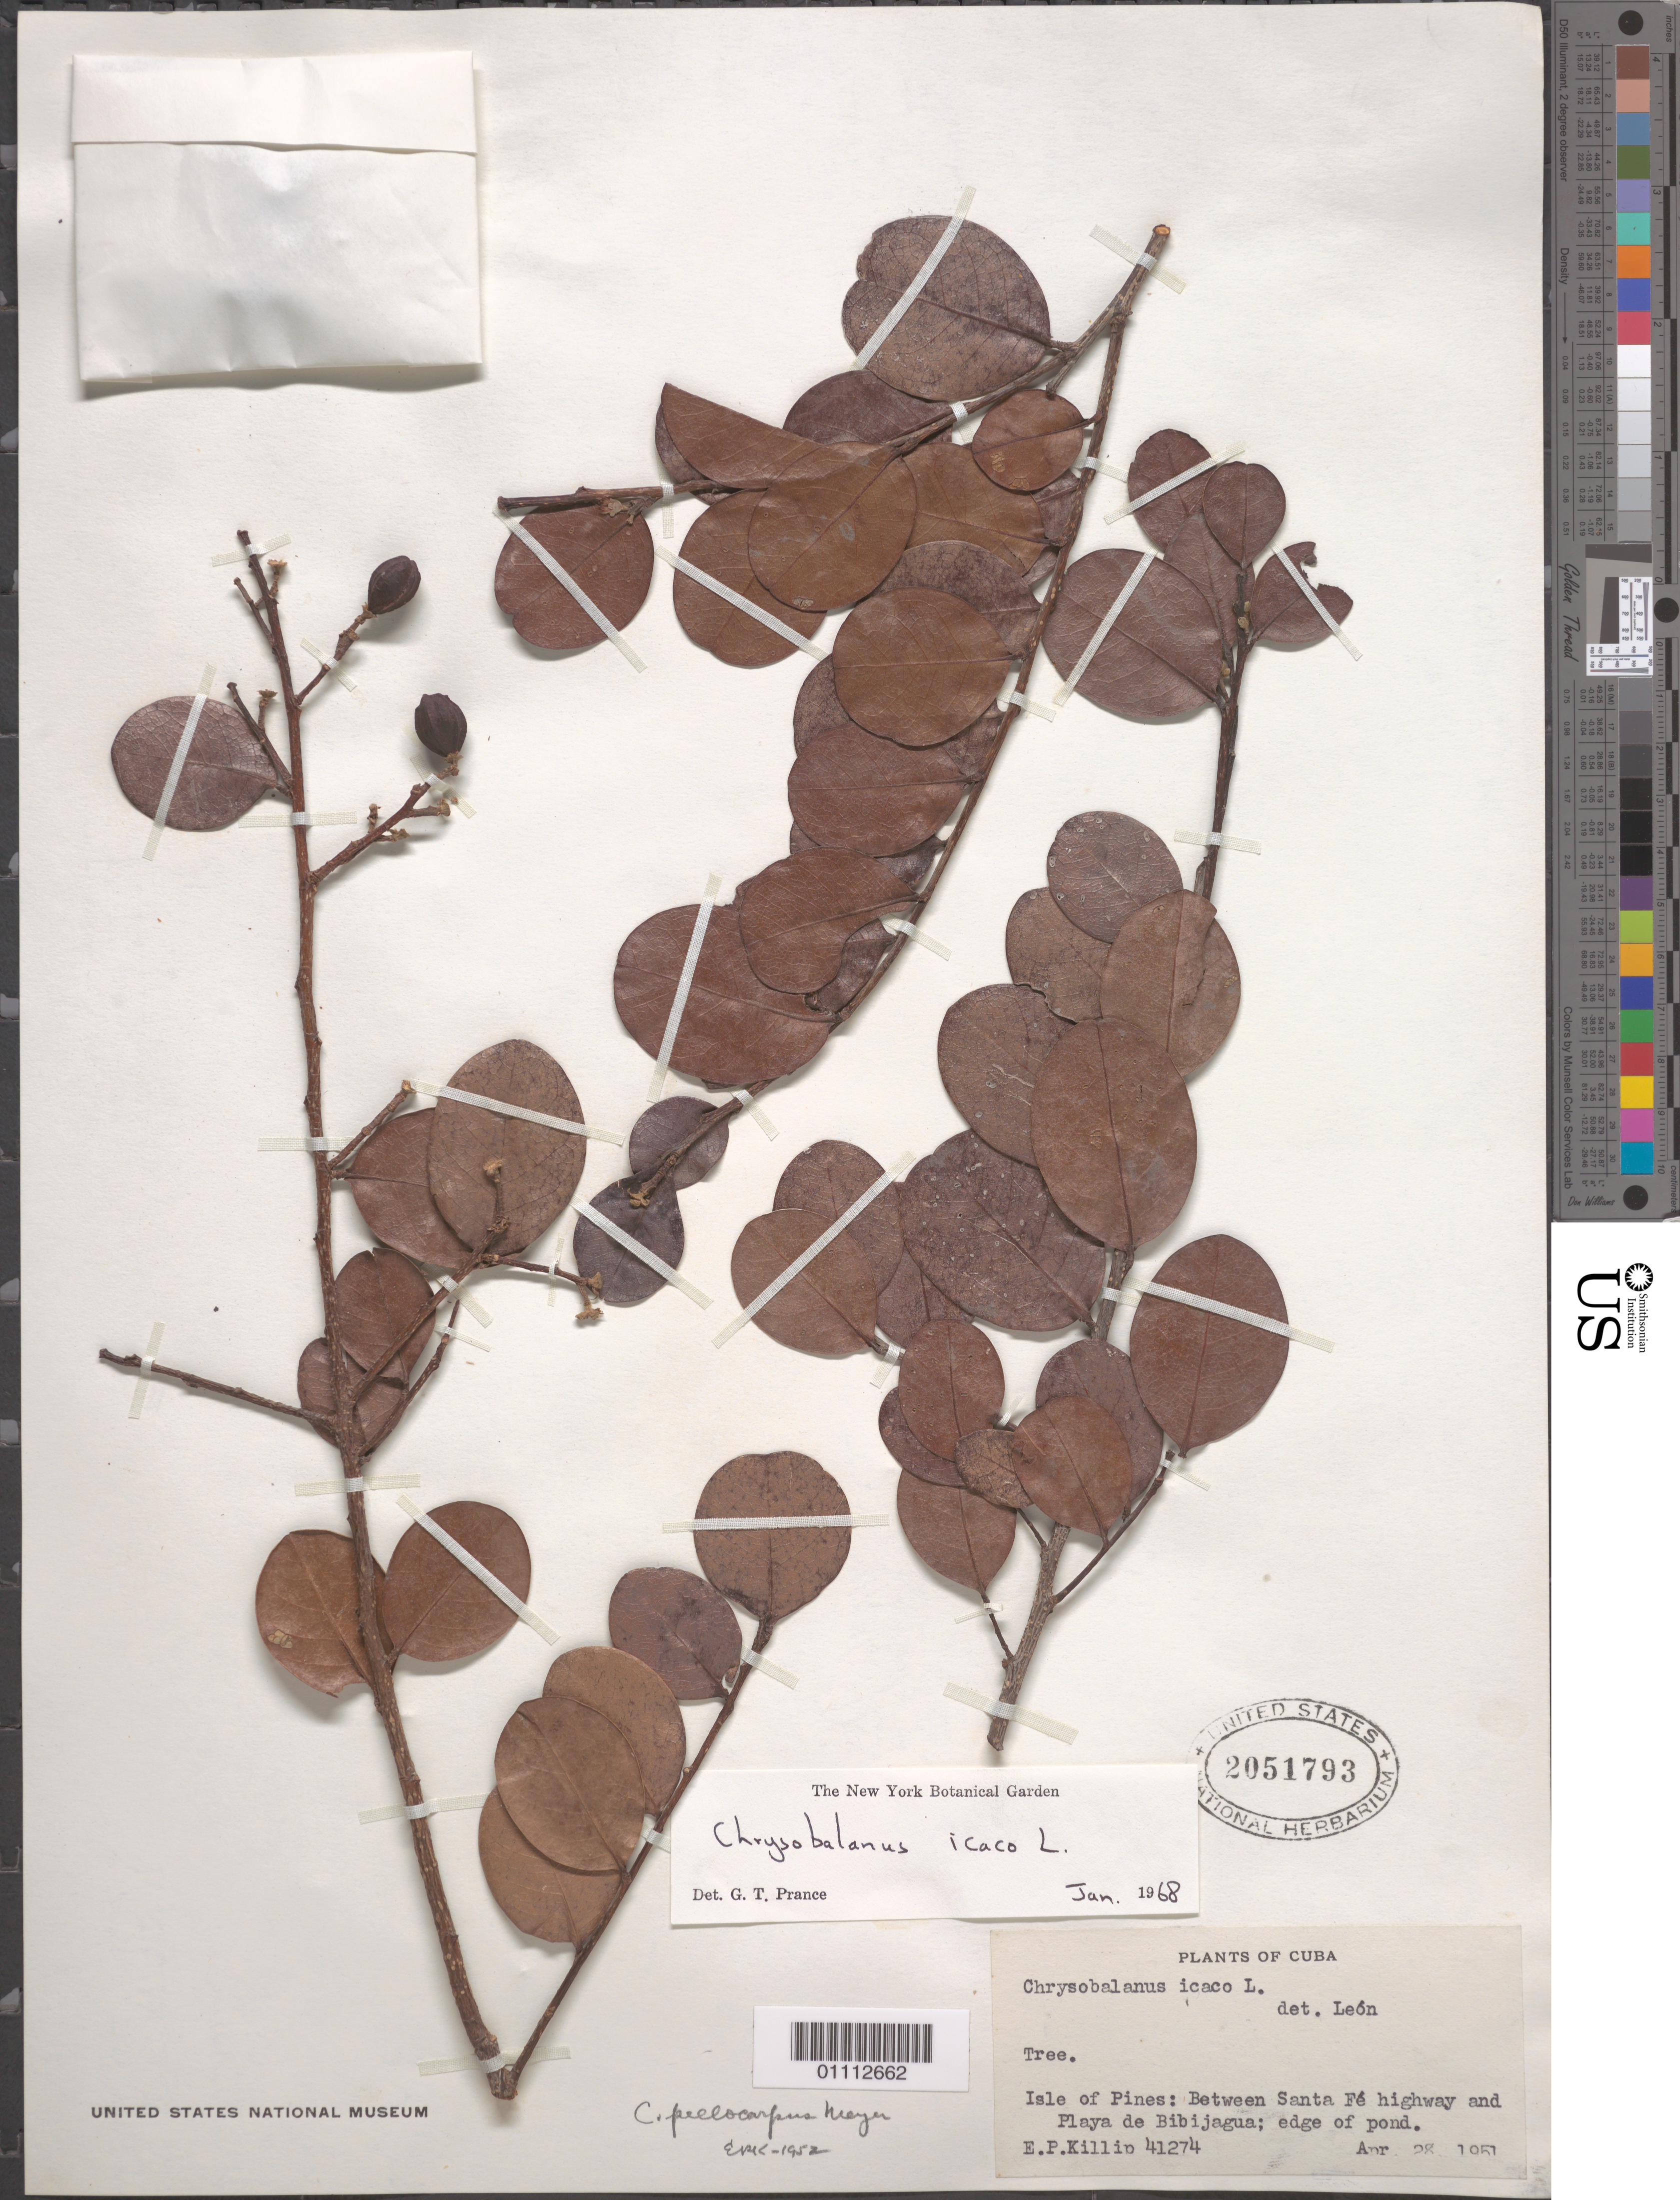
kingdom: Plantae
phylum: Tracheophyta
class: Magnoliopsida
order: Malpighiales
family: Chrysobalanaceae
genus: Chrysobalanus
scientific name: Chrysobalanus icaco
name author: L.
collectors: E. P. Killip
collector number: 41274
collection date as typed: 28 Apr 1951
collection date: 1974-04-28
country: Cuba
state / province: Isla de La Juventud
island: Isla de la Juventud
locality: Isle of Pines, between Santa Fe highway and Playa de Bibijagua; edge of pond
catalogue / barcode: US 2051793